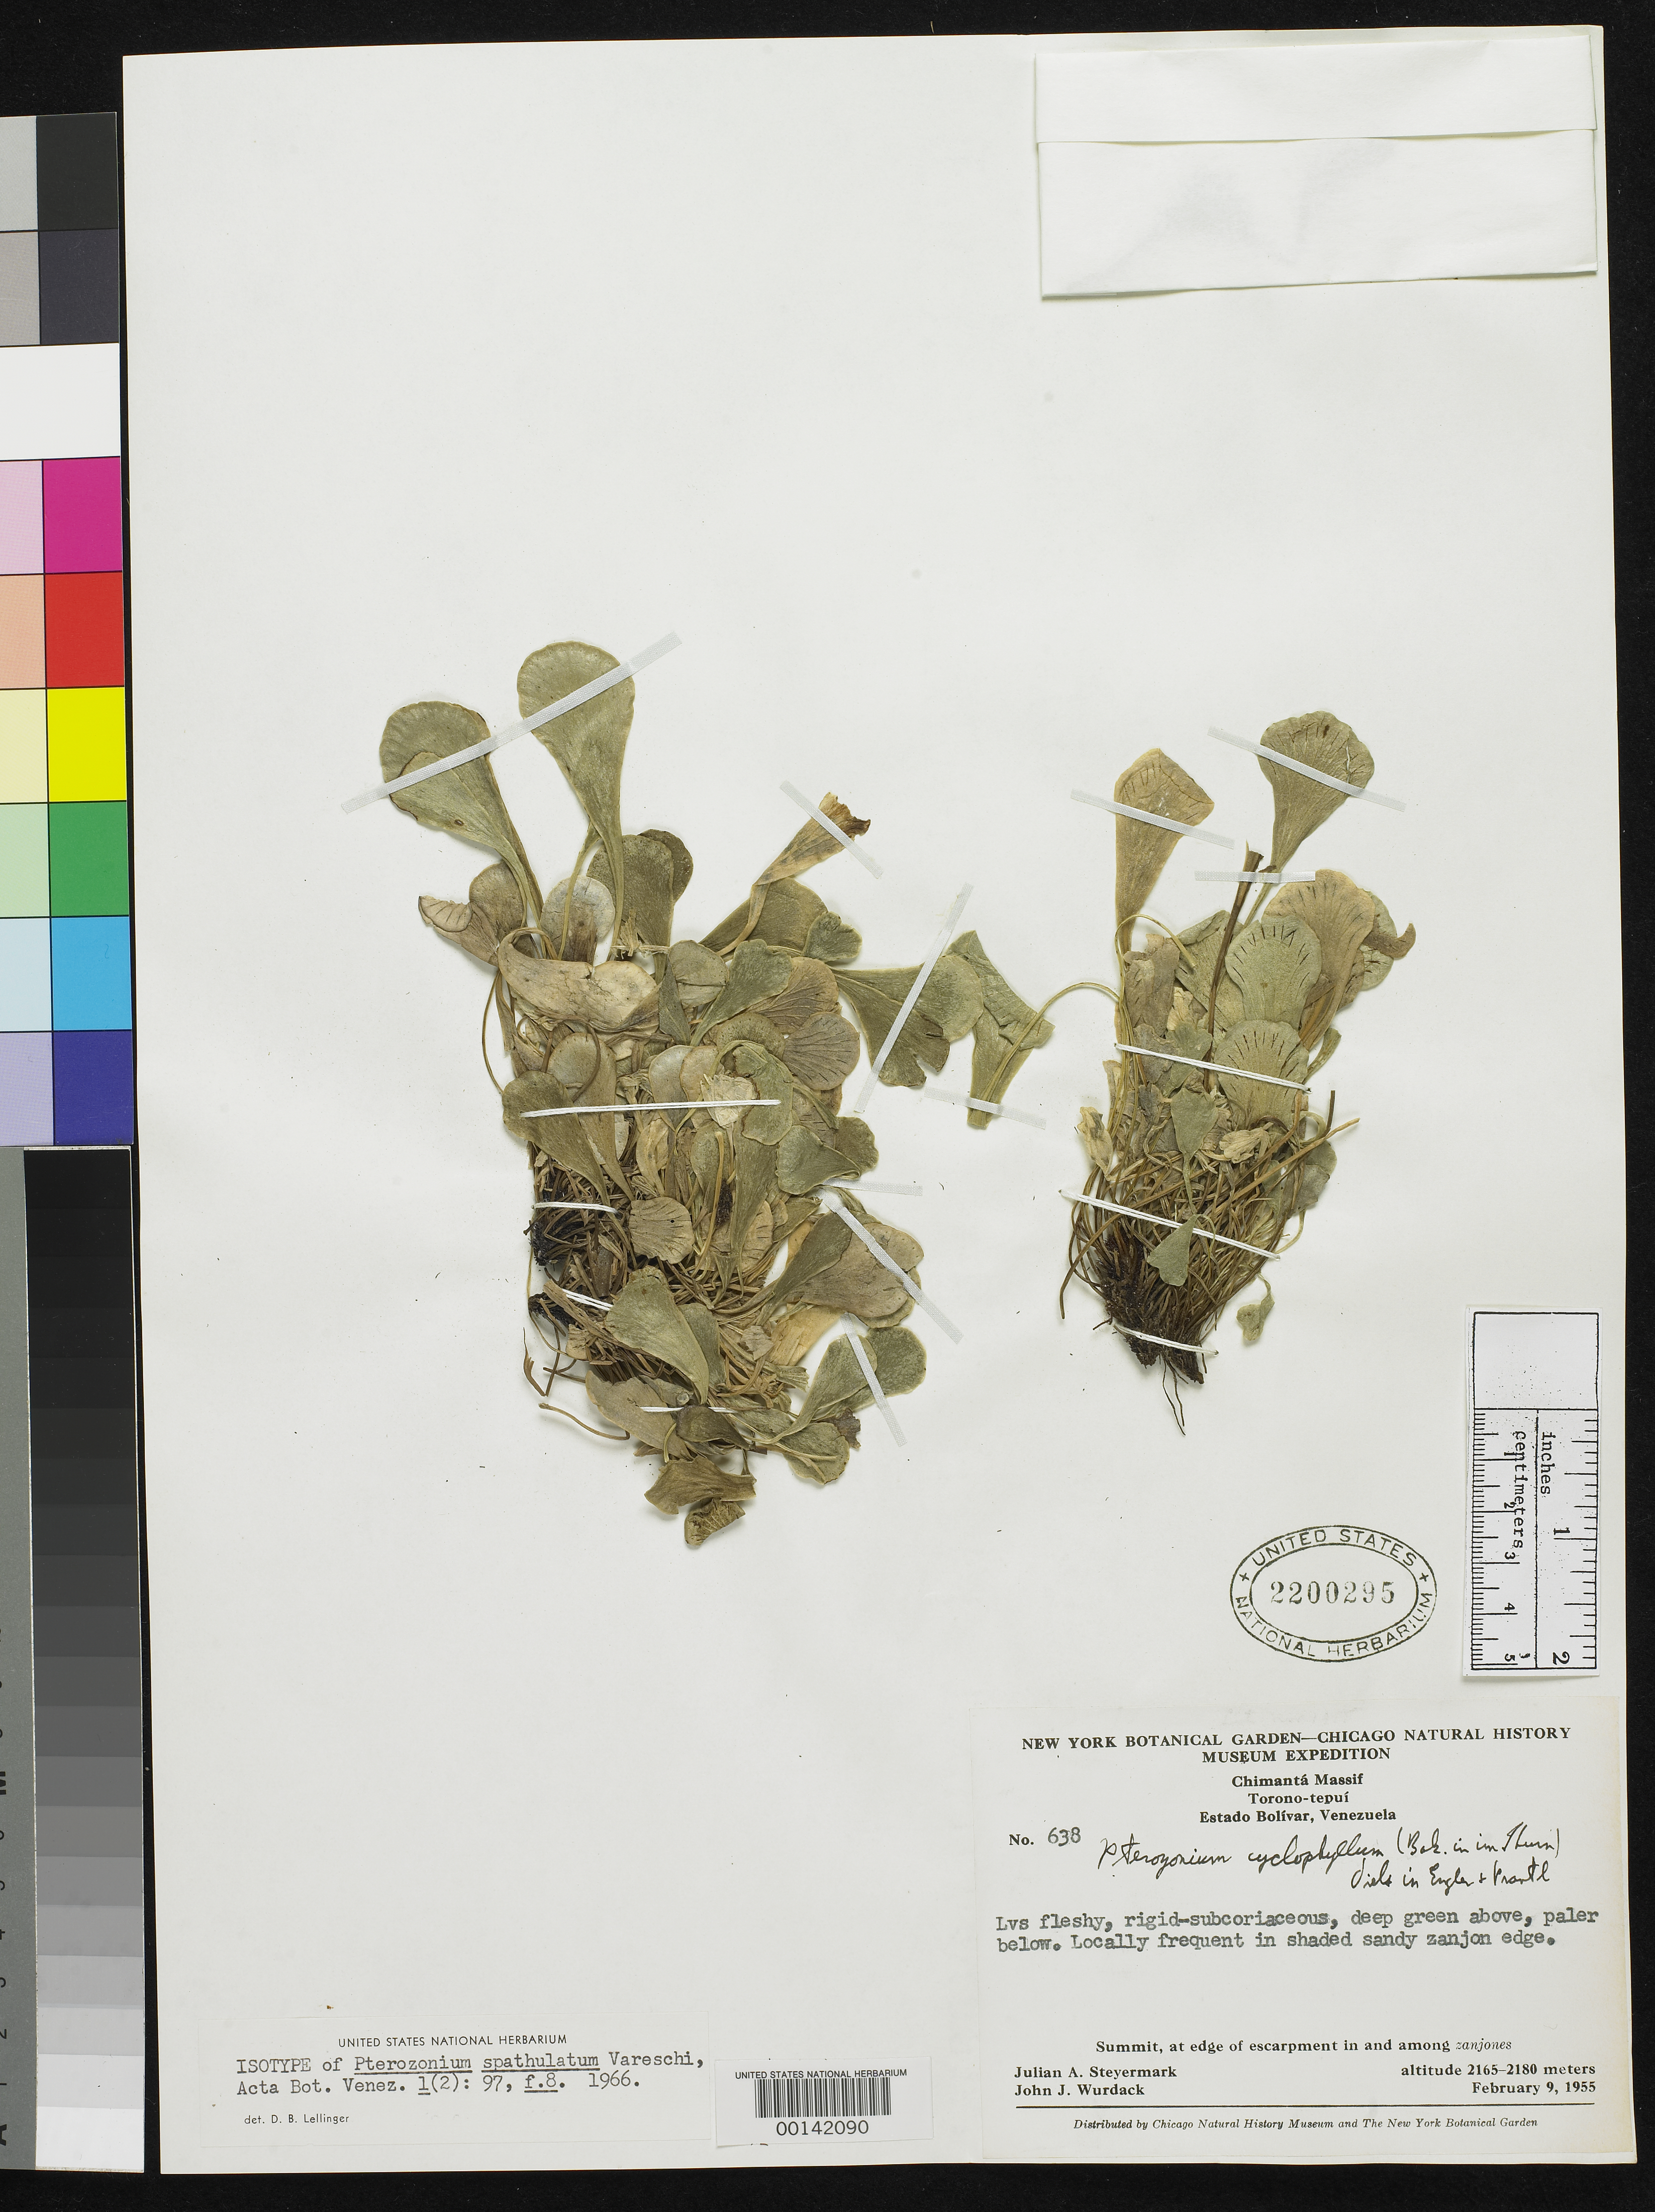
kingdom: Plantae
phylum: Tracheophyta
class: Polypodiopsida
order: Polypodiales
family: Pteridaceae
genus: Pterozonium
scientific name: Pterozonium spathulatum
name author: Vareschi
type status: Isotype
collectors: J. Steyermark & J. J. Wurdack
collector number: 638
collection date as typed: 09 Feb 1955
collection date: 1955-02-09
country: Venezuela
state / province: Bolivar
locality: Chimanta Massif, Torono-tepui.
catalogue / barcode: US 2200295